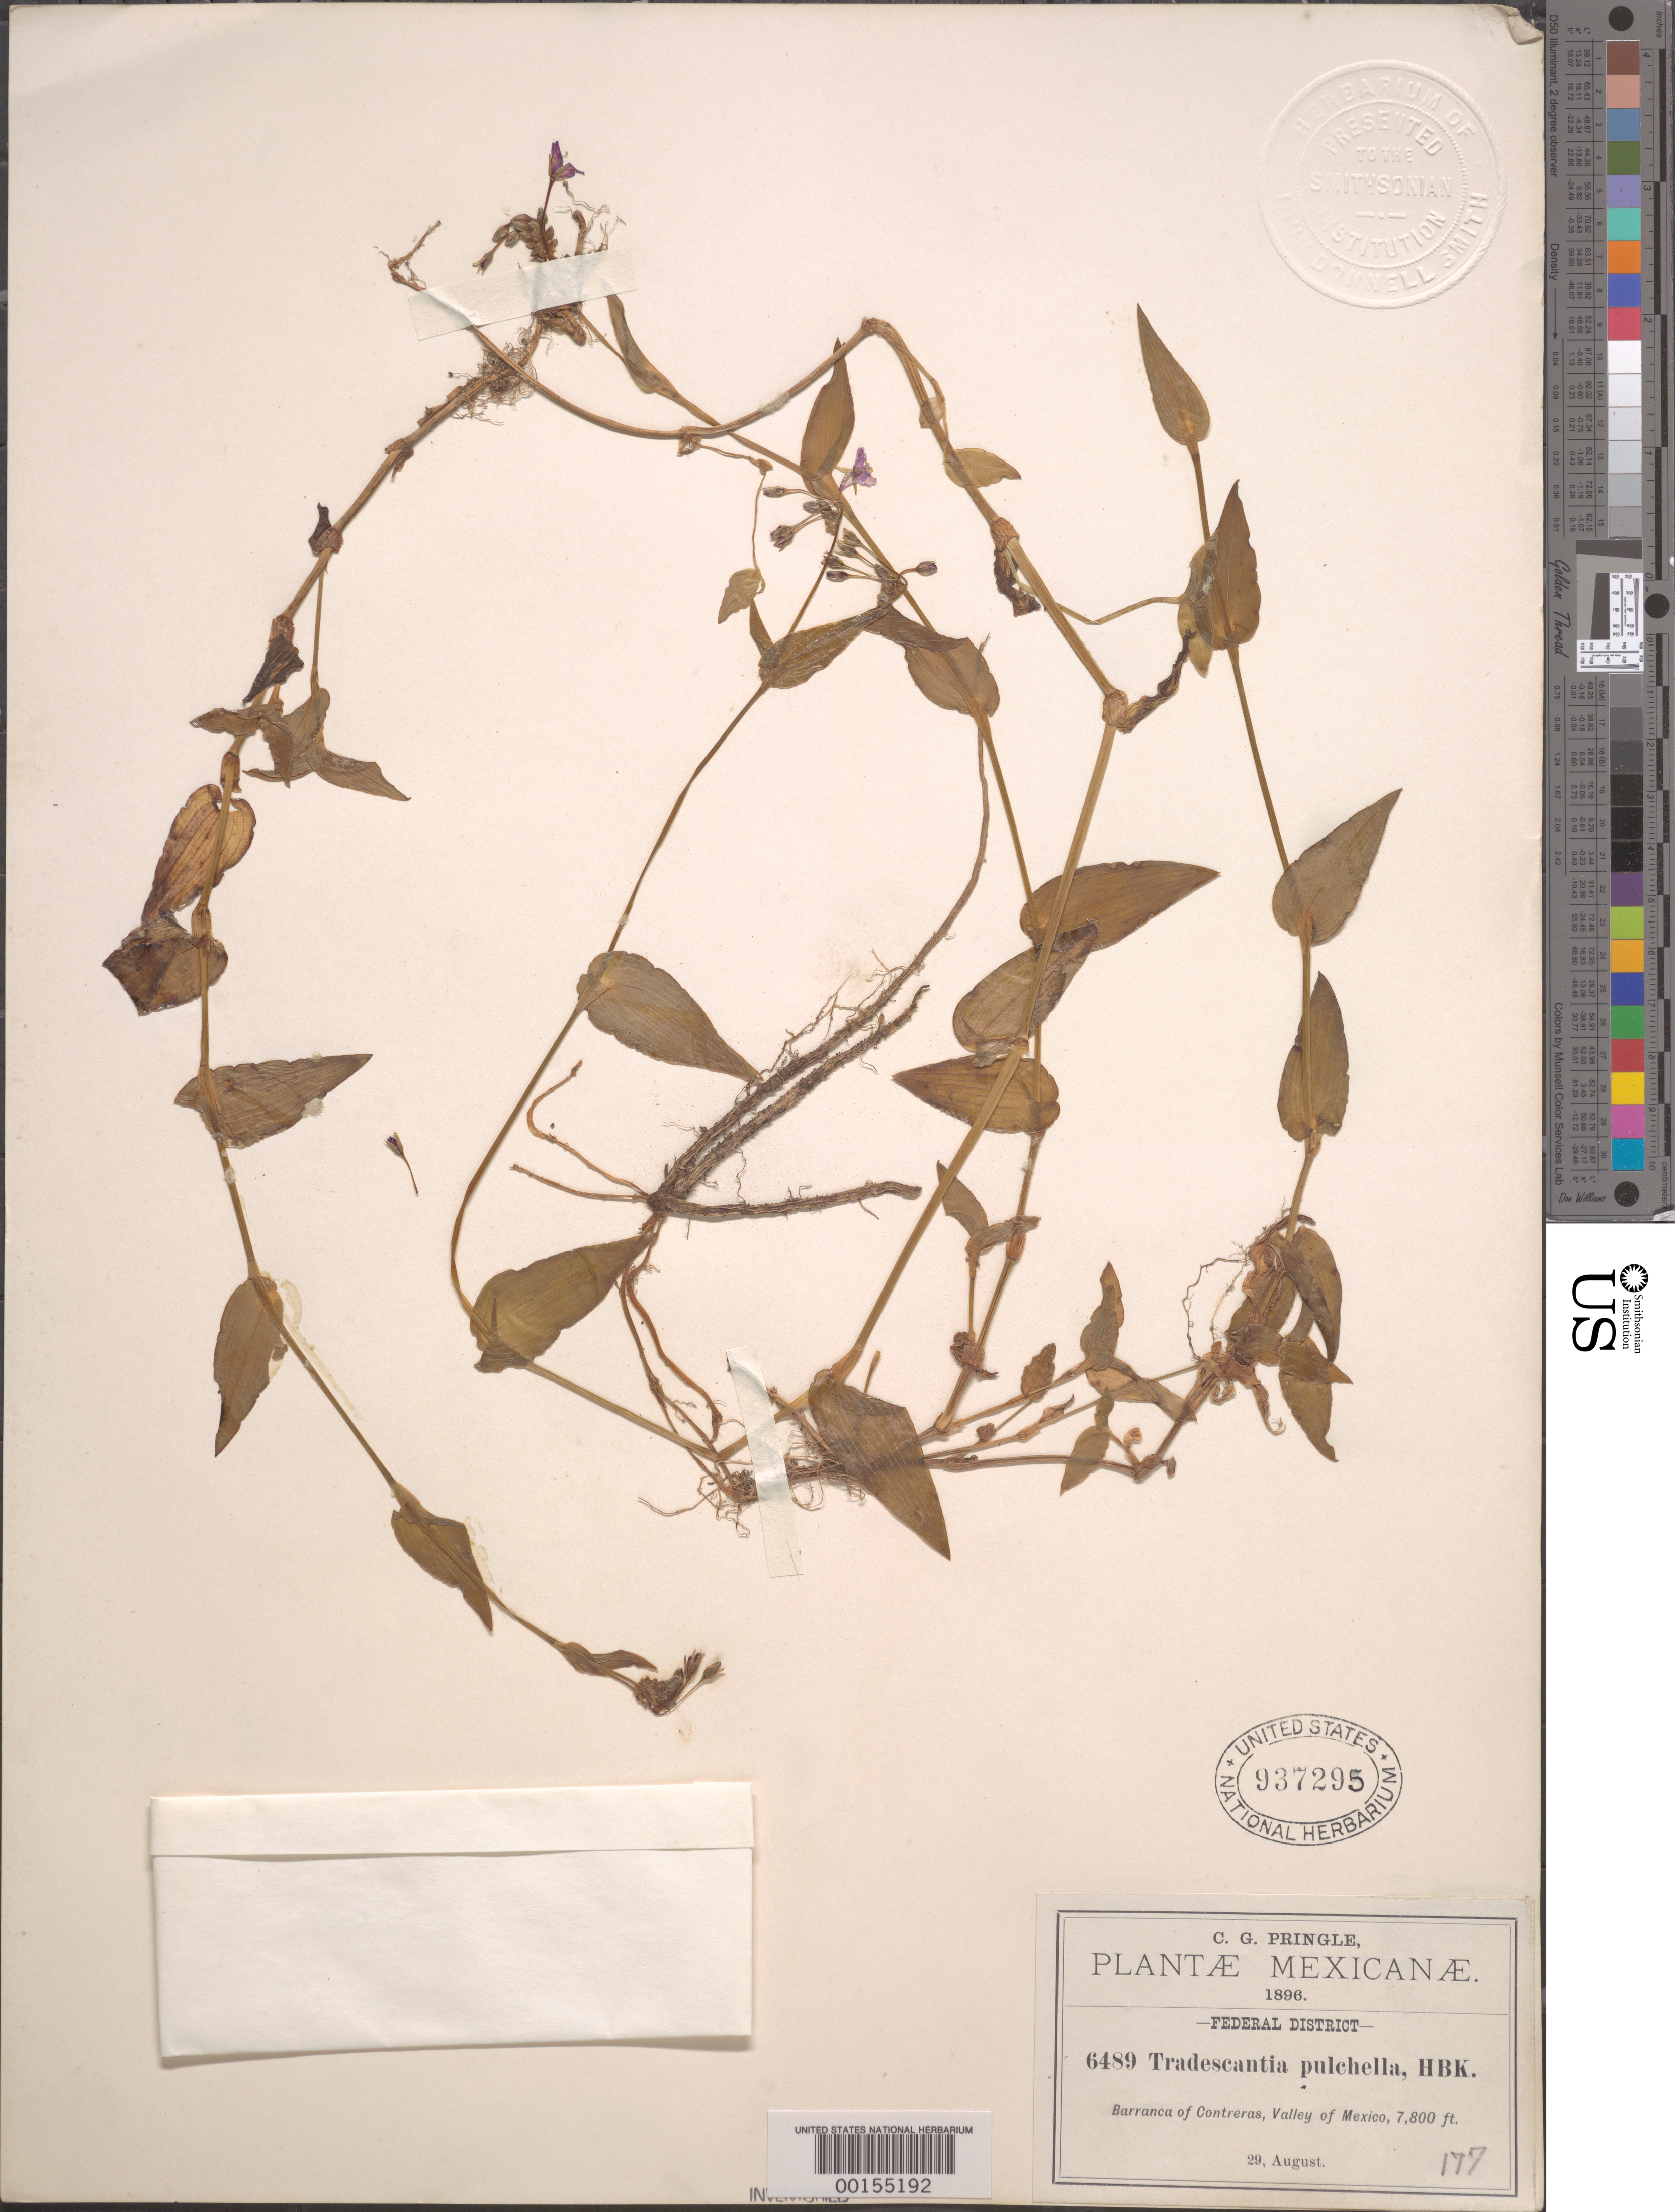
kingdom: Plantae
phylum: Tracheophyta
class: Liliopsida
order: Commelinales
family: Commelinaceae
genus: Gibasis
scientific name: Gibasis pulchella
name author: (Kunth) Raf.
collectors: C. G. Pringle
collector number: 6489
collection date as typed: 29 Aug 1896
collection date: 1896-08-29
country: Mexico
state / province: Distrito Federal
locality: Barranca of Contreras, Valley of Mexico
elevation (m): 2379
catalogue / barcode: US 937295